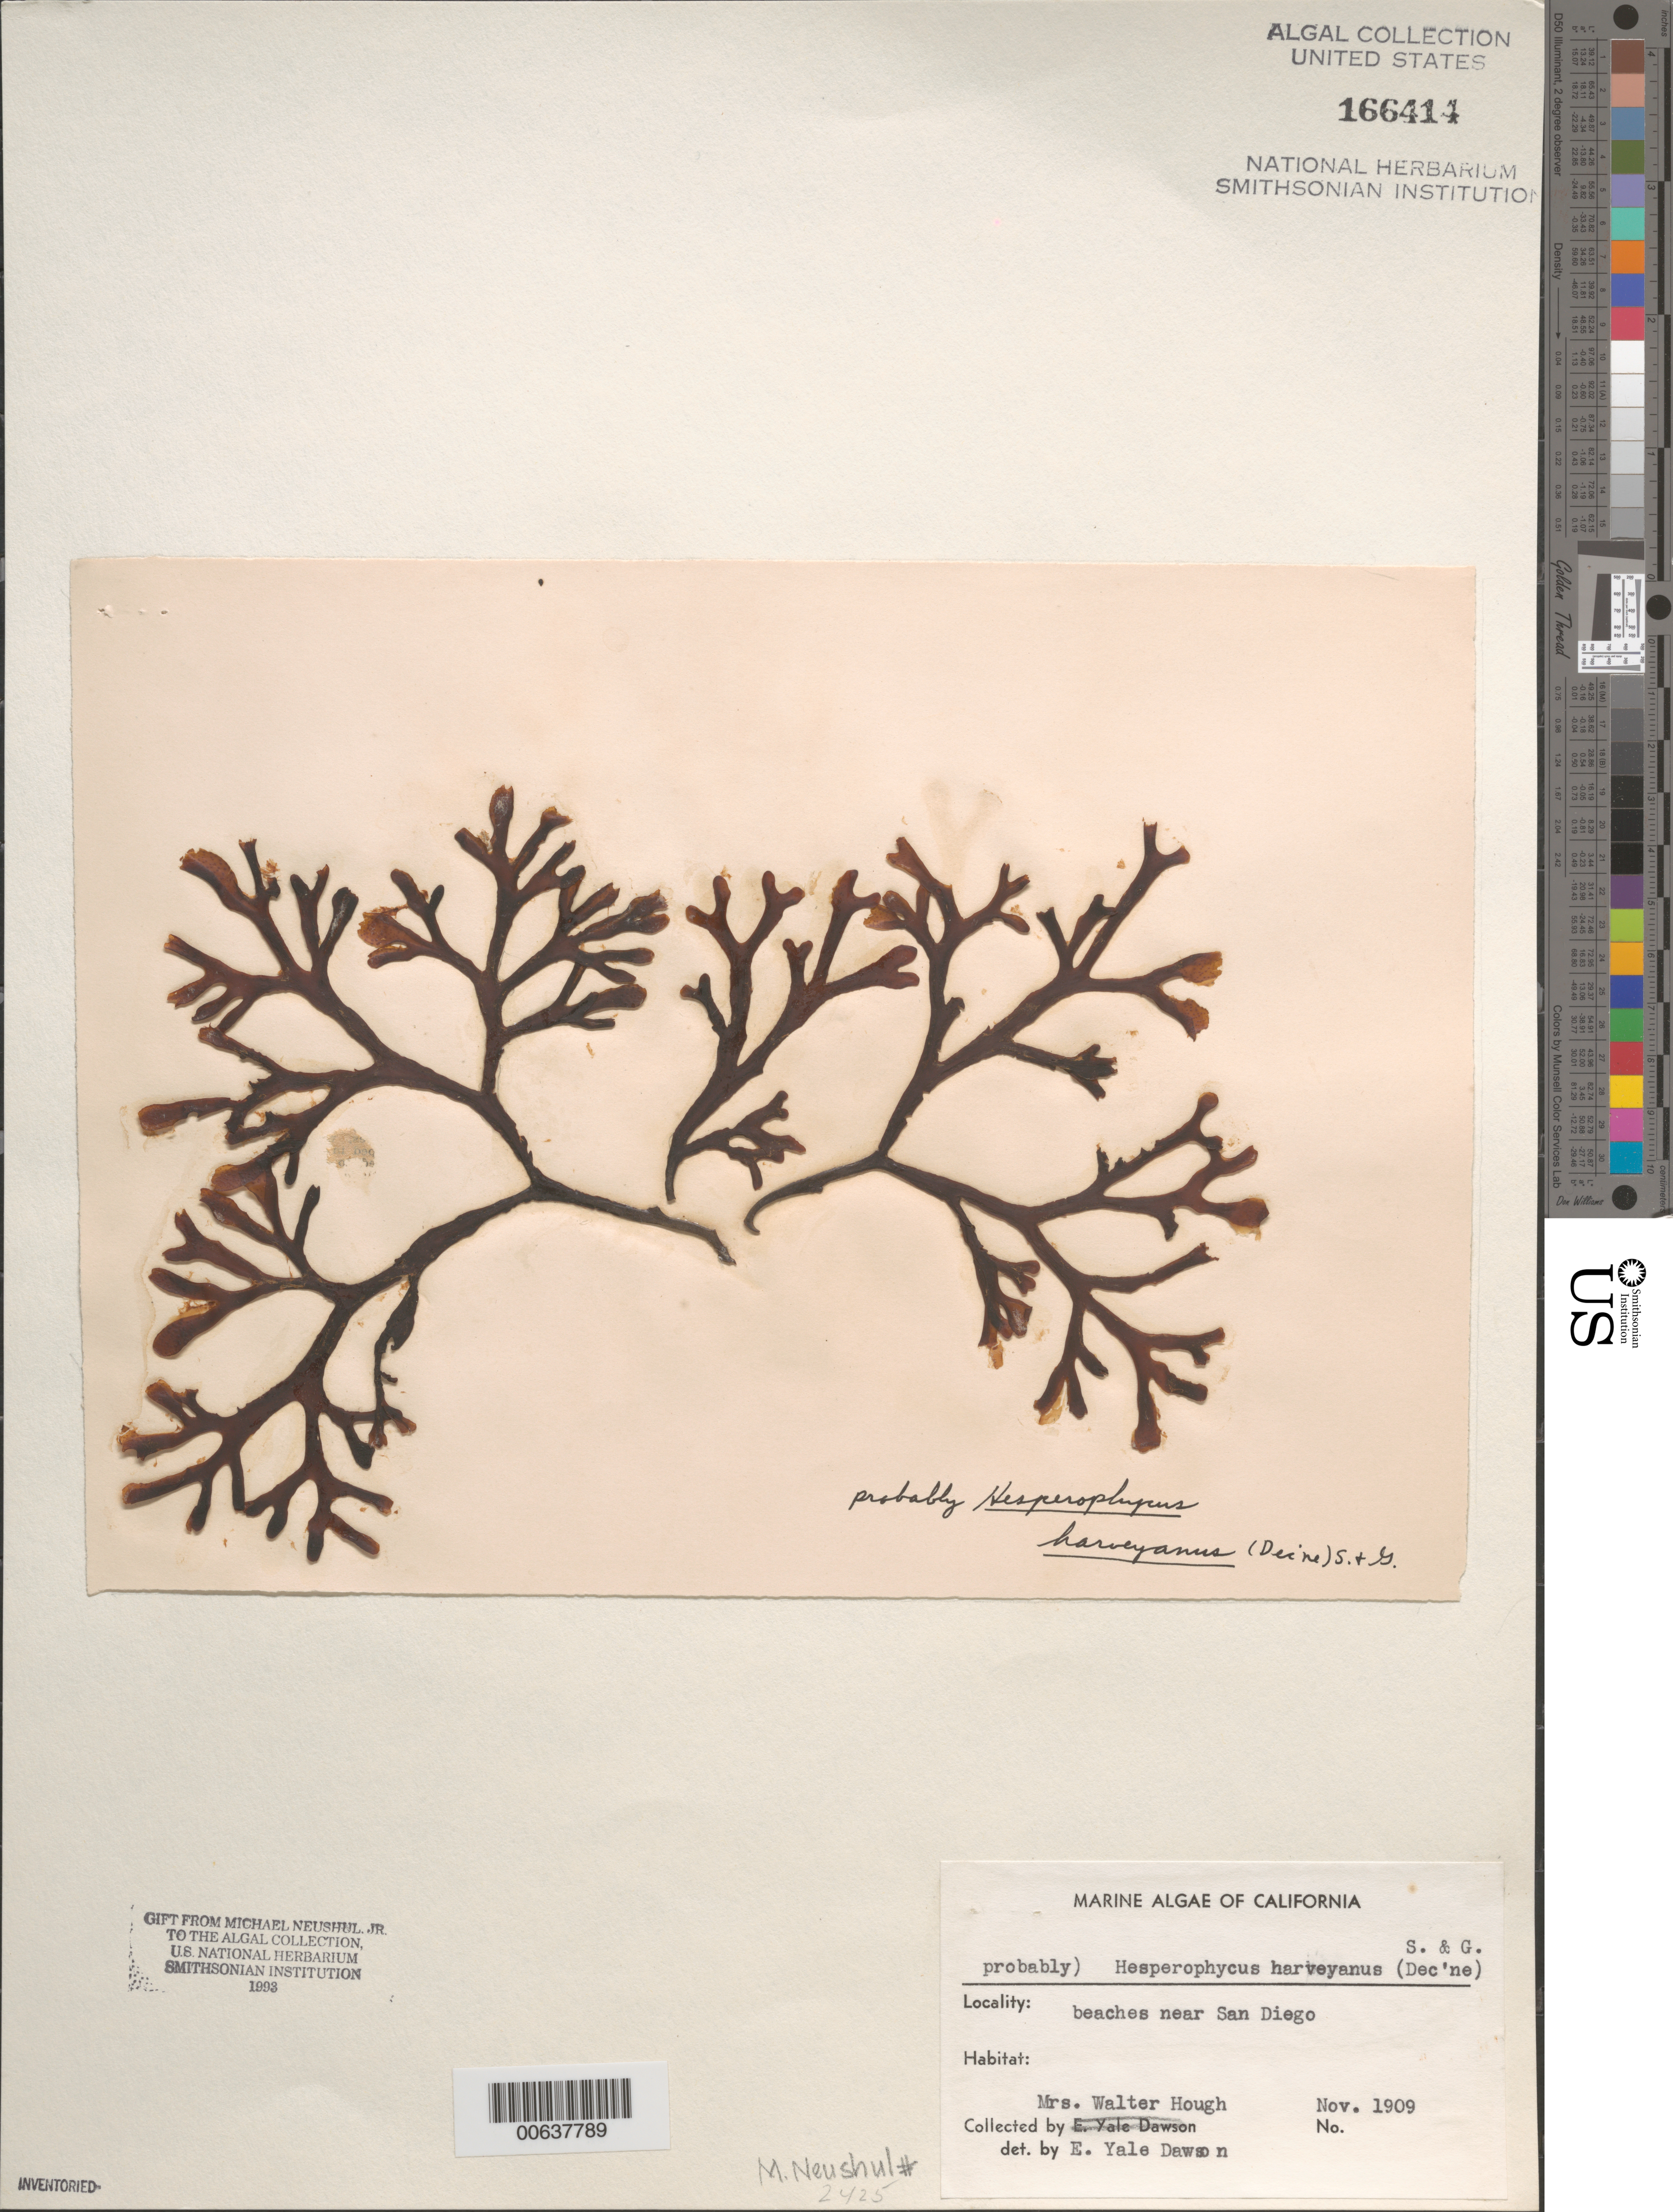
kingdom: Chromista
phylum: Ochrophyta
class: Phaeophyceae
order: Fucales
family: Fucaceae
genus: Hesperophycus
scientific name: Hesperophycus harveyanus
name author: (Decne.) Setch. & N.L. Gardner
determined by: Dawson, E. Y.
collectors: Mrs W. Hough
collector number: Neushul 2425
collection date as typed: Nov 1909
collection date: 1909-11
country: United States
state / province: California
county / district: San Diego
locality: Beaches near San Diego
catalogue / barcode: US 166414